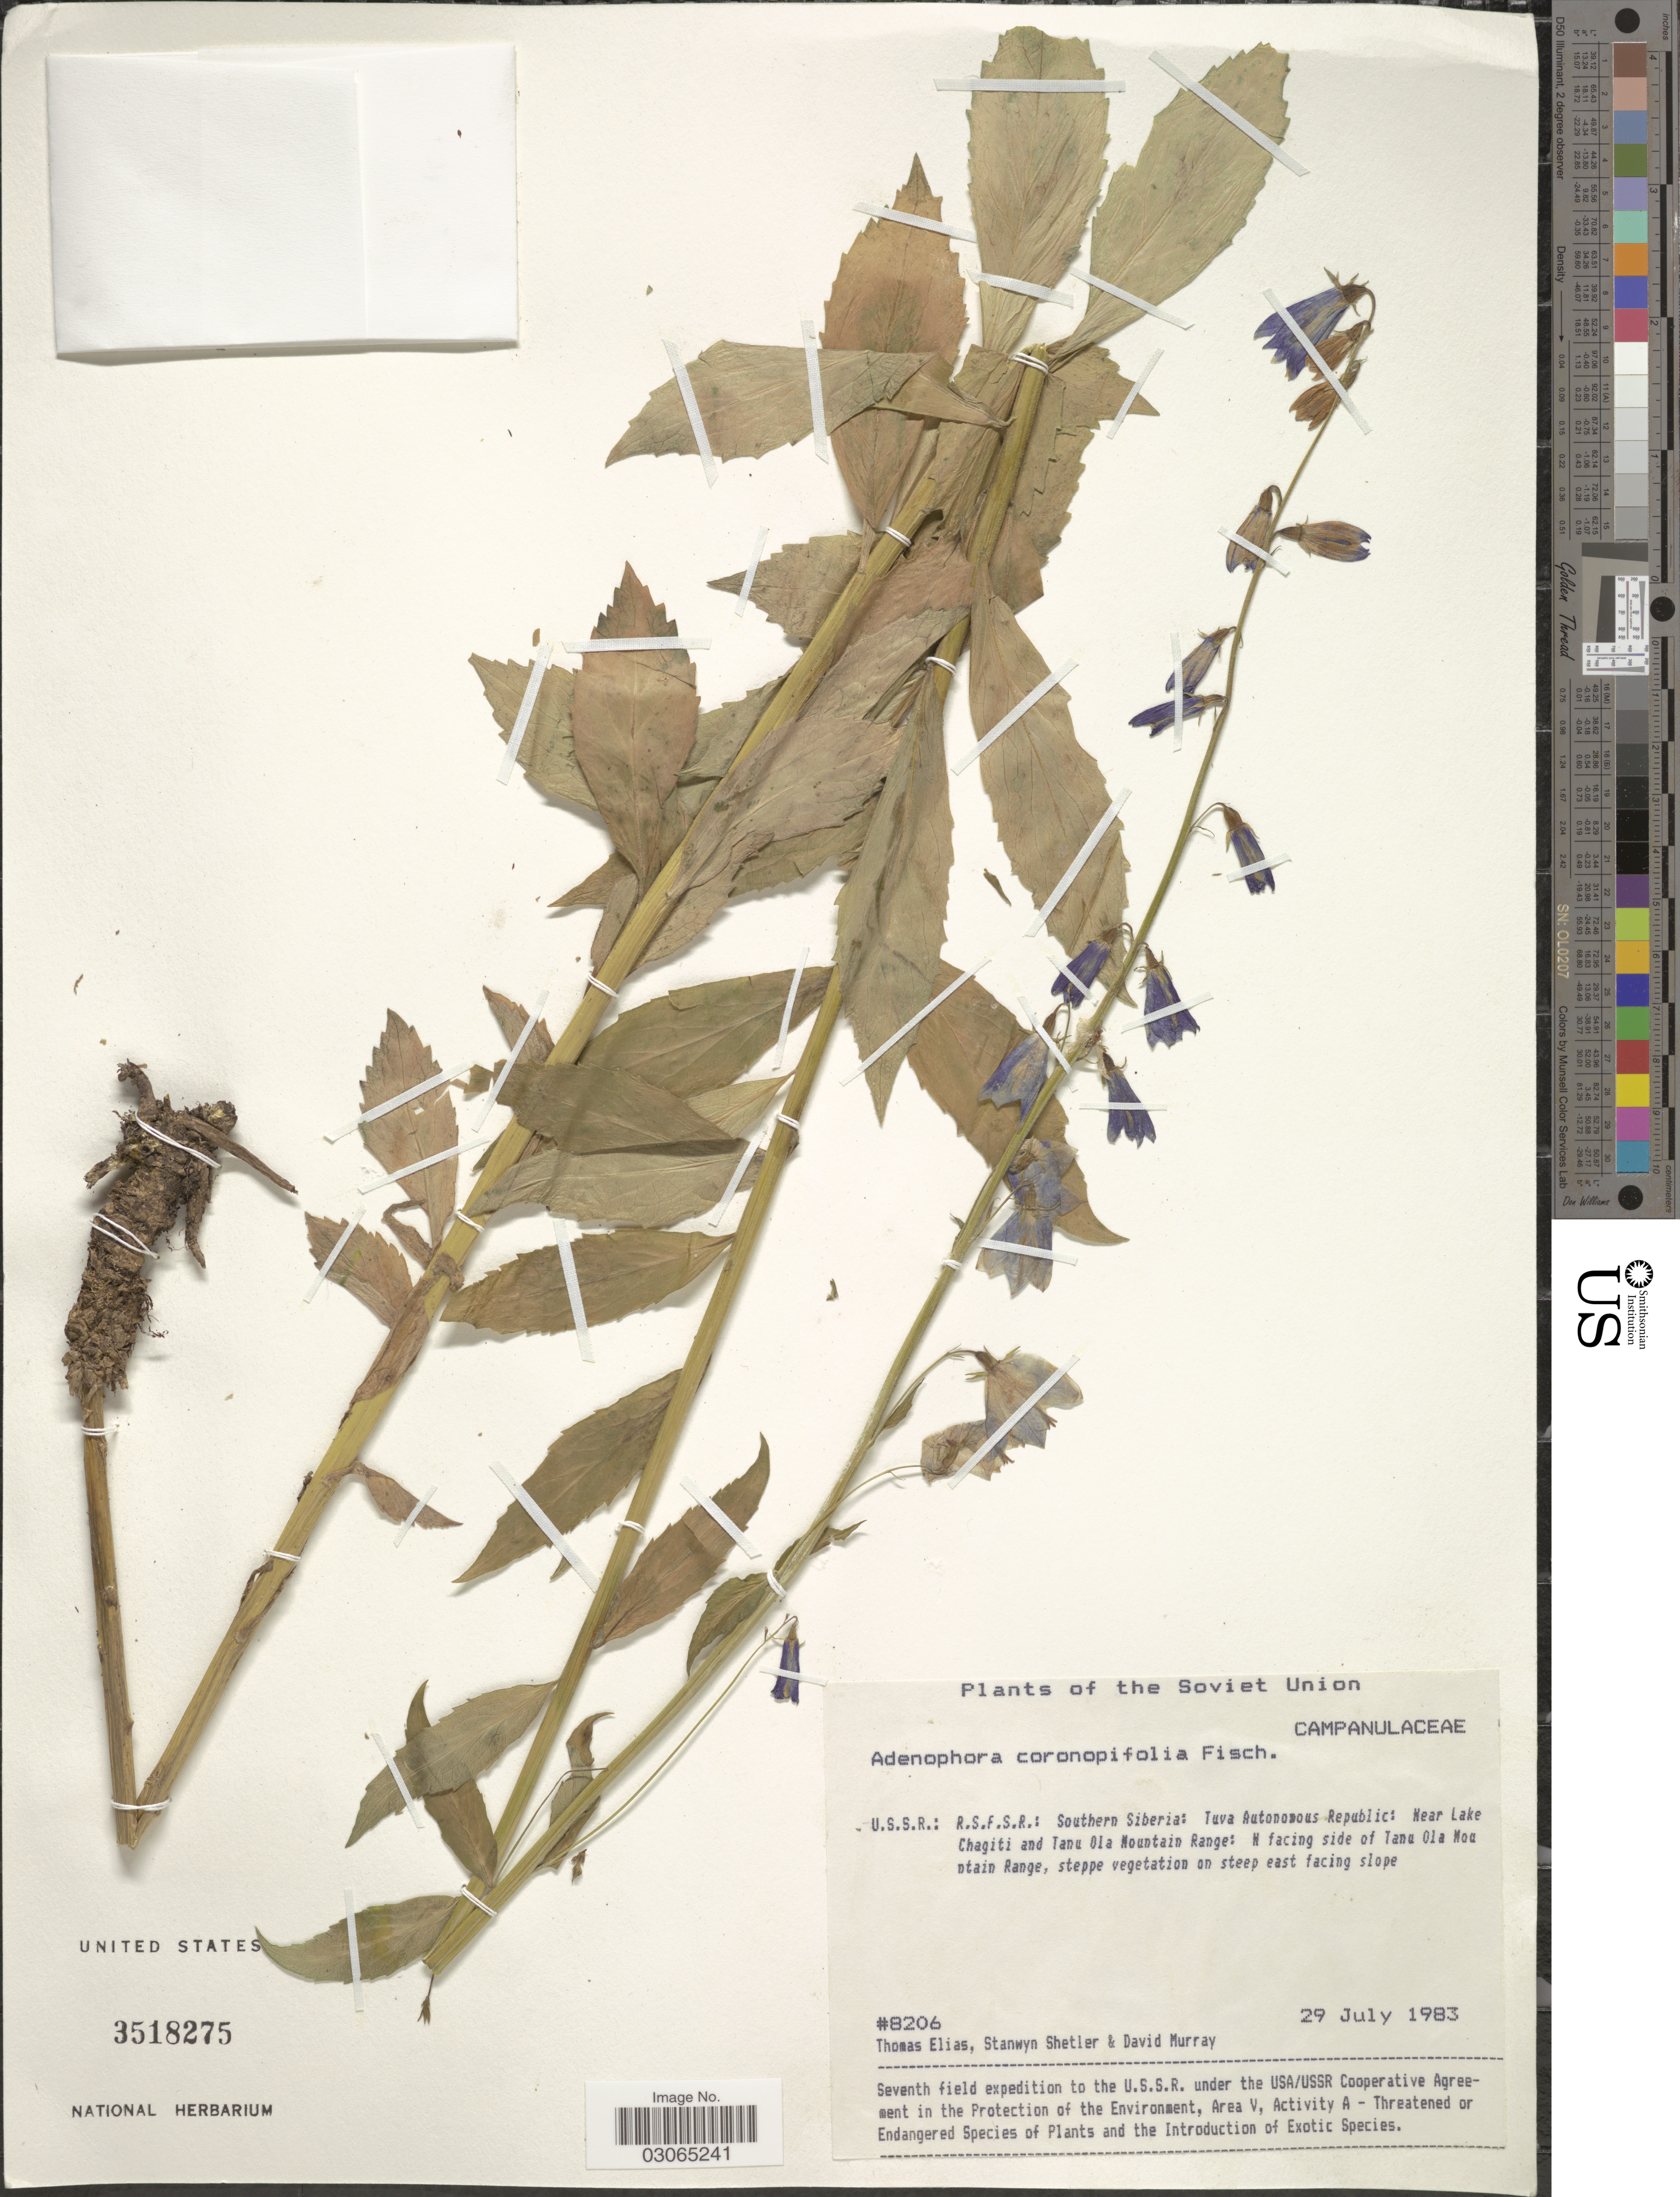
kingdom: Plantae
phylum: Tracheophyta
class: Magnoliopsida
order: Asterales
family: Campanulaceae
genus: Adenophora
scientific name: Adenophora coronopifolia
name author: Fisch.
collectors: T. S. Elias, S. Shetler & D. F. Murray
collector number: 8206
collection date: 1983-07-29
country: Russian Federation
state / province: Tuva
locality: The Soviet Union. U.S.S.R.: R.S.F.S.R.: Southern Siberia: Tuva Autonomous Republic: Near Lake Chagiti and Tanu Ola Mountain Range: N facing side of Tanu Ola Mountain Range.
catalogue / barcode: US 3518275